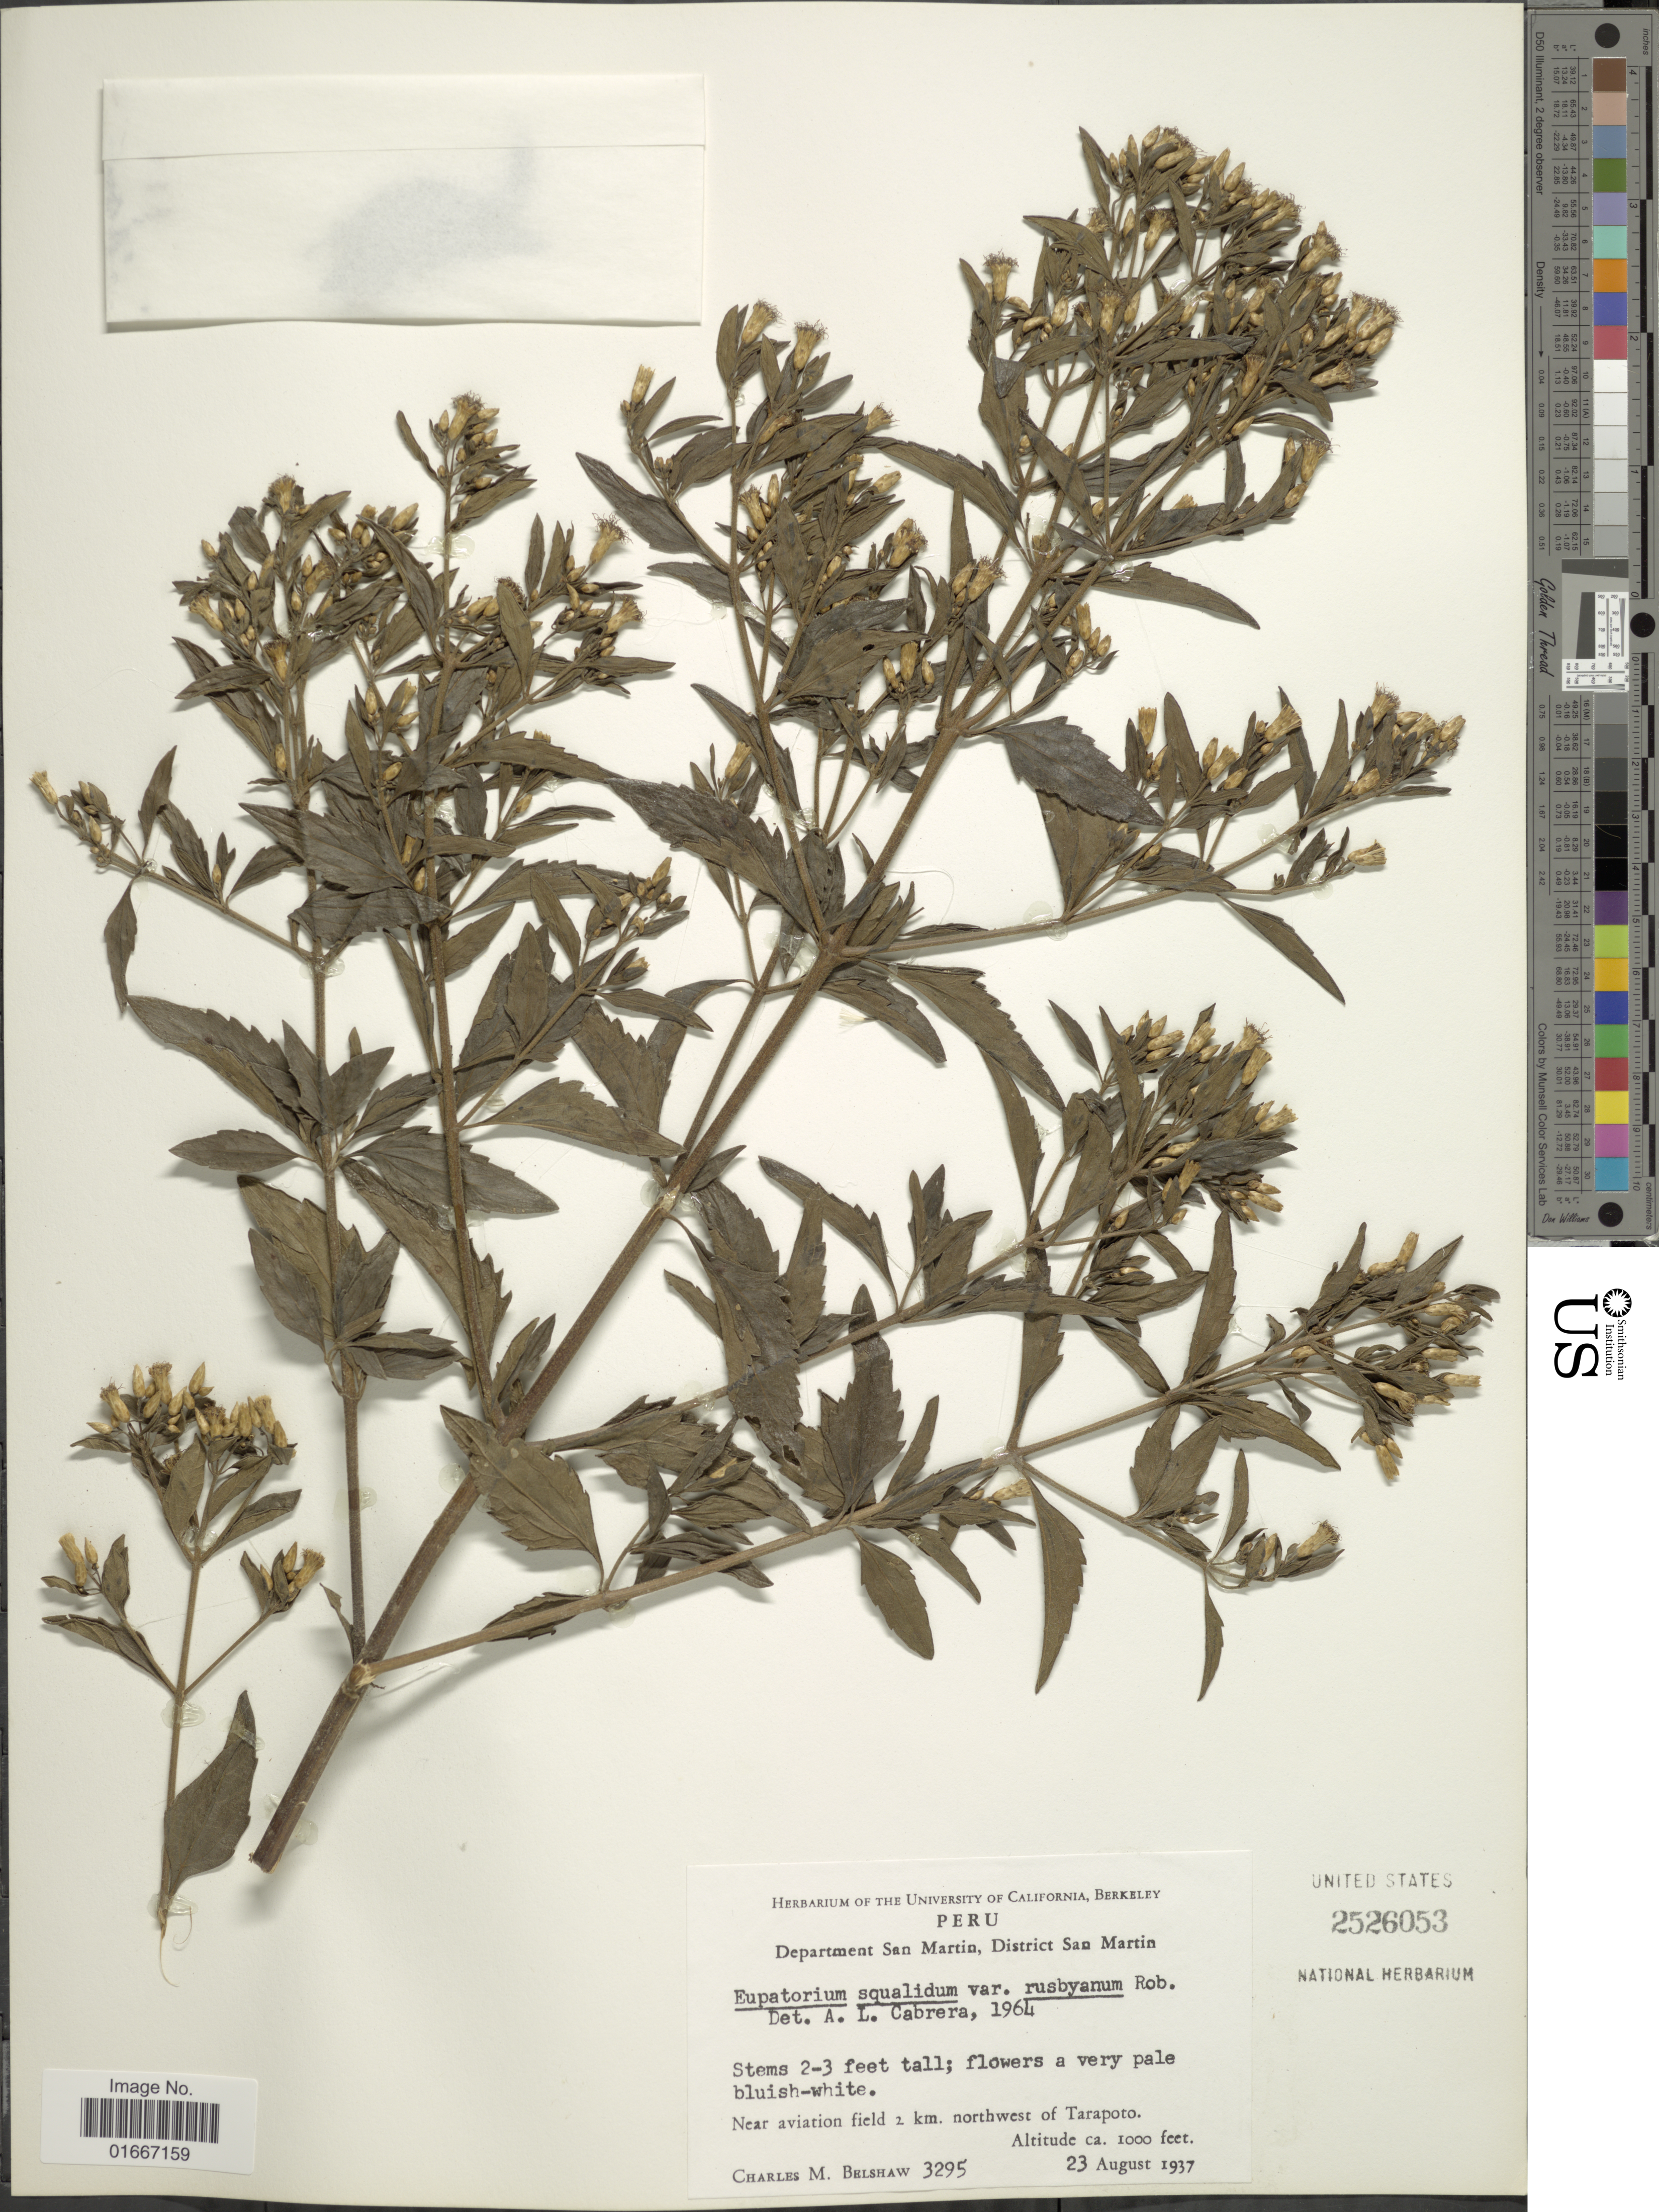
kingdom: Plantae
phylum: Tracheophyta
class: Magnoliopsida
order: Asterales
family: Asteraceae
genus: Chromolaena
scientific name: Chromolaena squalida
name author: (DC.) R.M. King & H. Rob.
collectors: C. Shaw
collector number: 3295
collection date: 1937-08-23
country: Peru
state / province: San Martín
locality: Peru. Department San Martin, District San Martin. Near aviation field 2 km. northwest of Tarapoto.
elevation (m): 305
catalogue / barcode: US 2526053